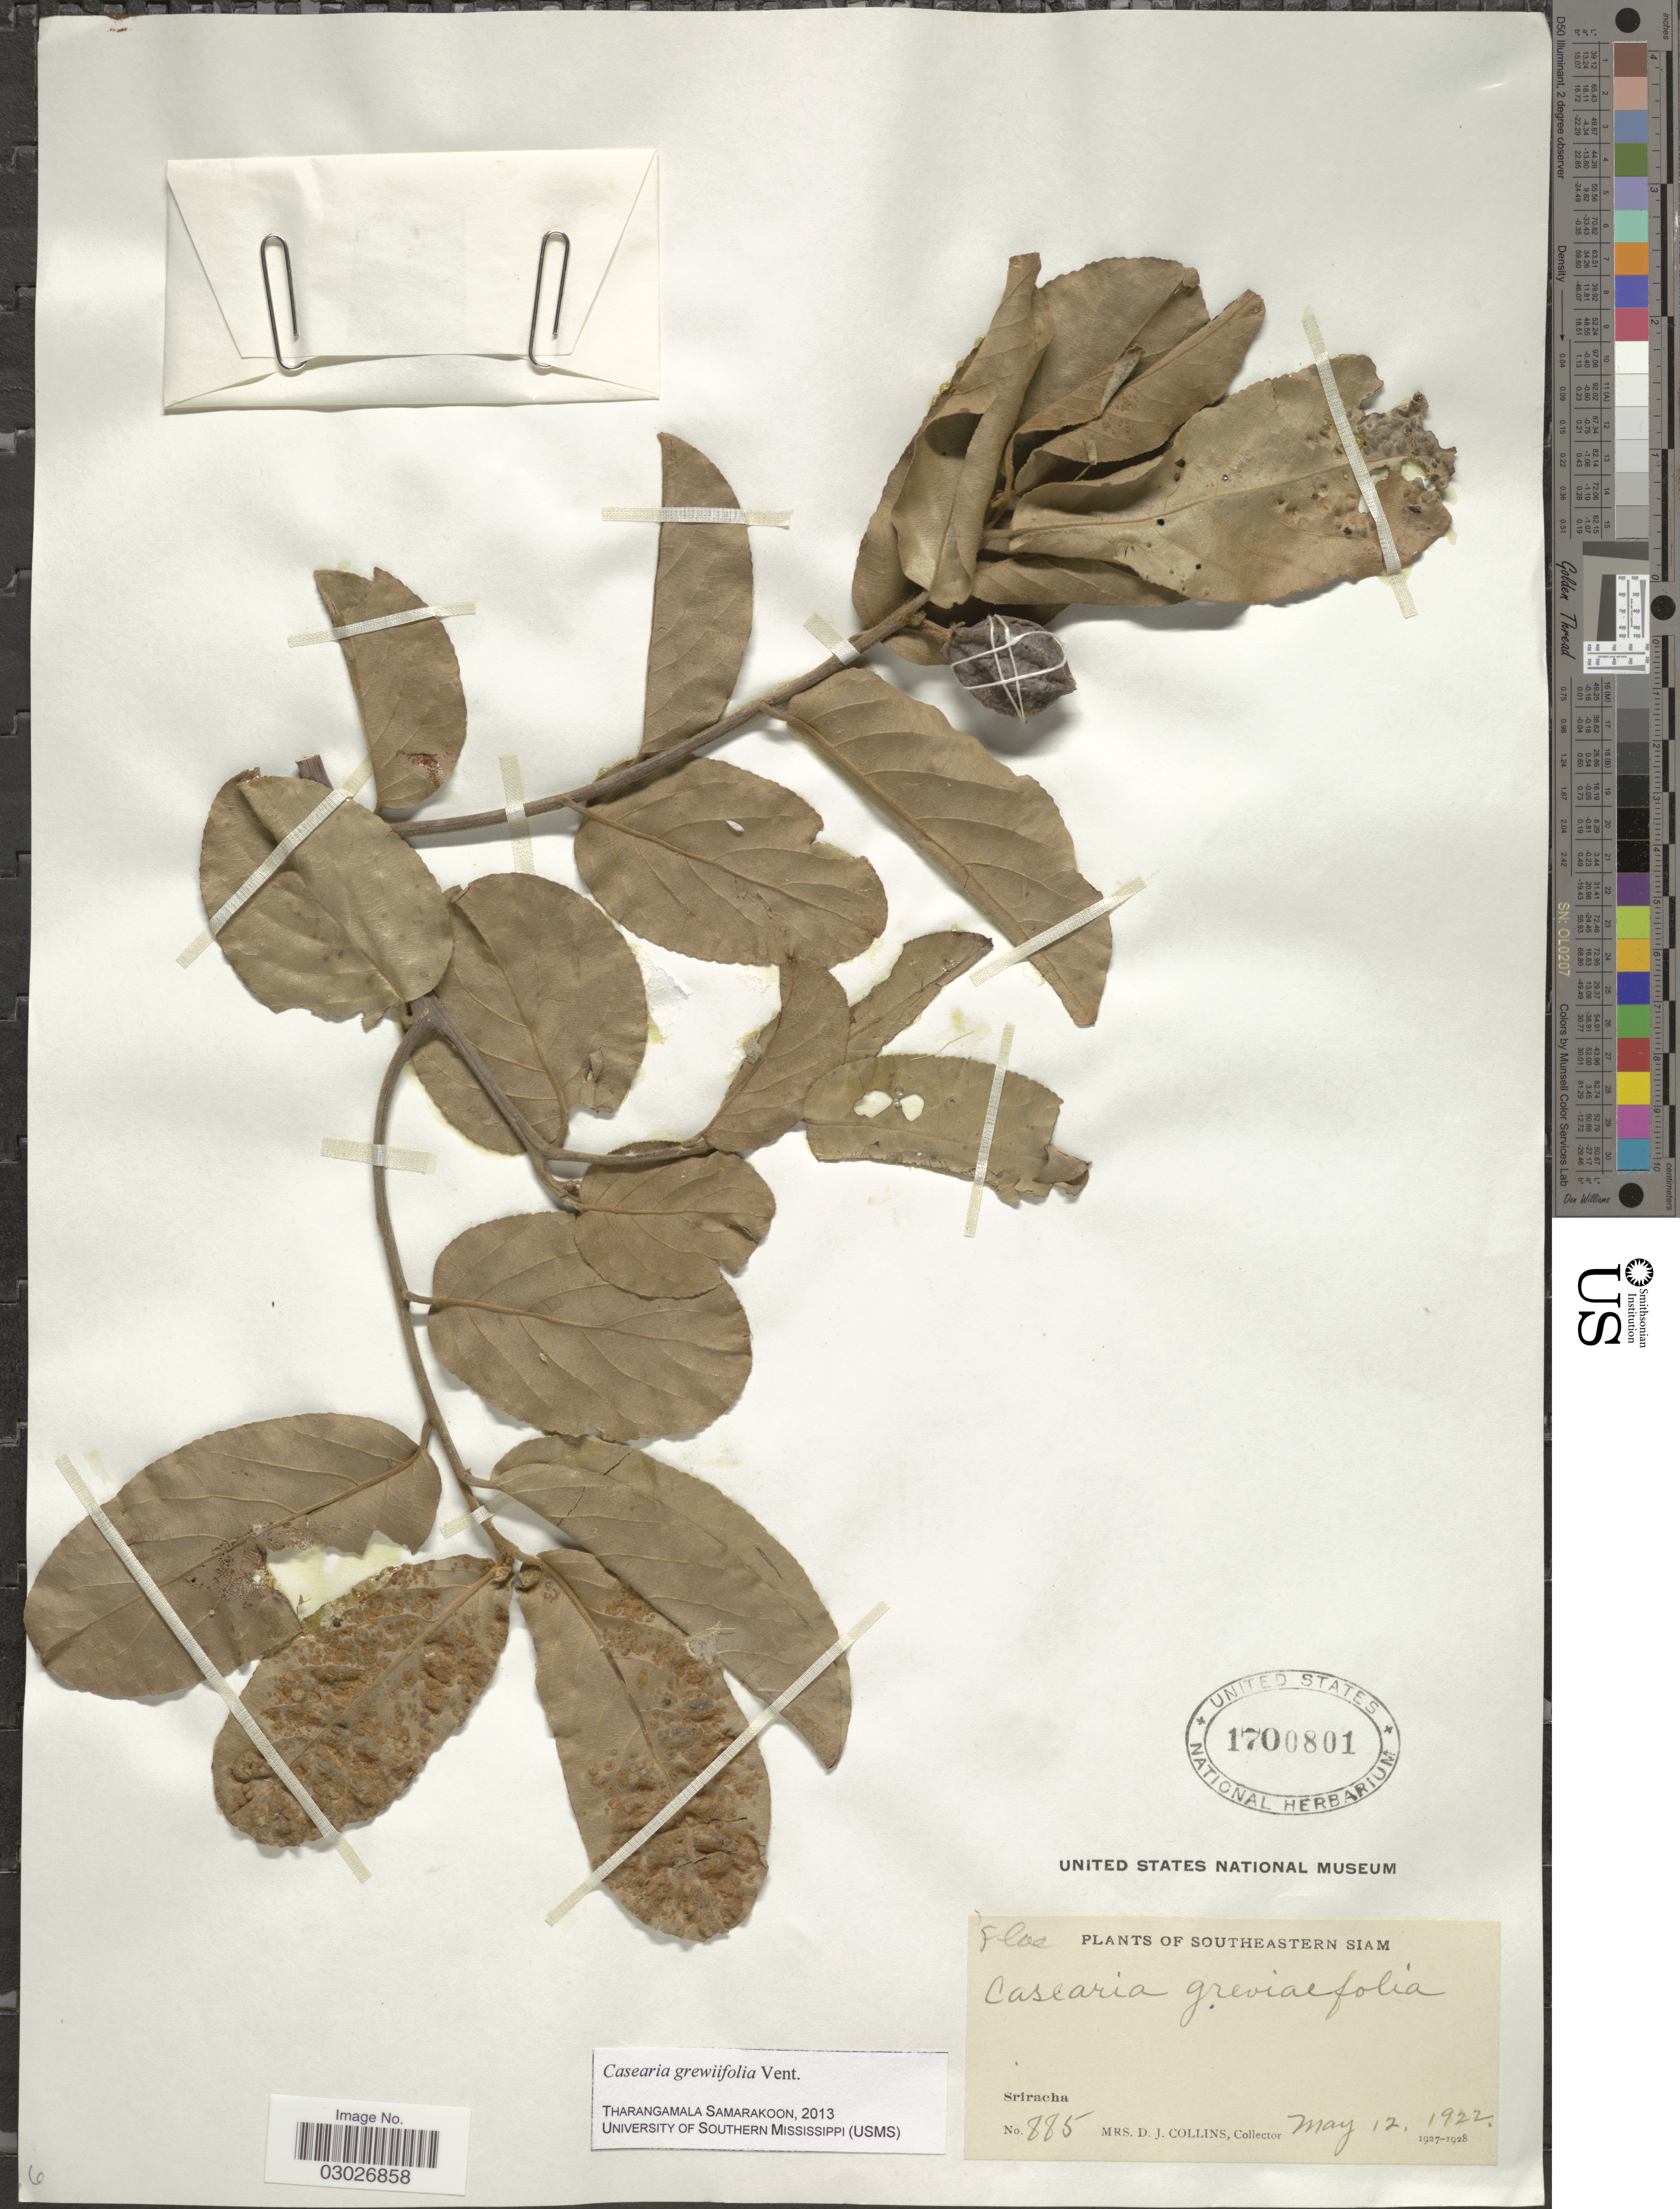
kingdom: Plantae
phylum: Tracheophyta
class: Magnoliopsida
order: Malpighiales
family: Salicaceae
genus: Casearia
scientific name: Casearia grewiifolia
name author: Vent.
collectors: Mrs. D. J. Collins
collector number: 885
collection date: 1922-05-12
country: Thailand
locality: Southeastern Siam. Sriracha.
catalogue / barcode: US 1700801